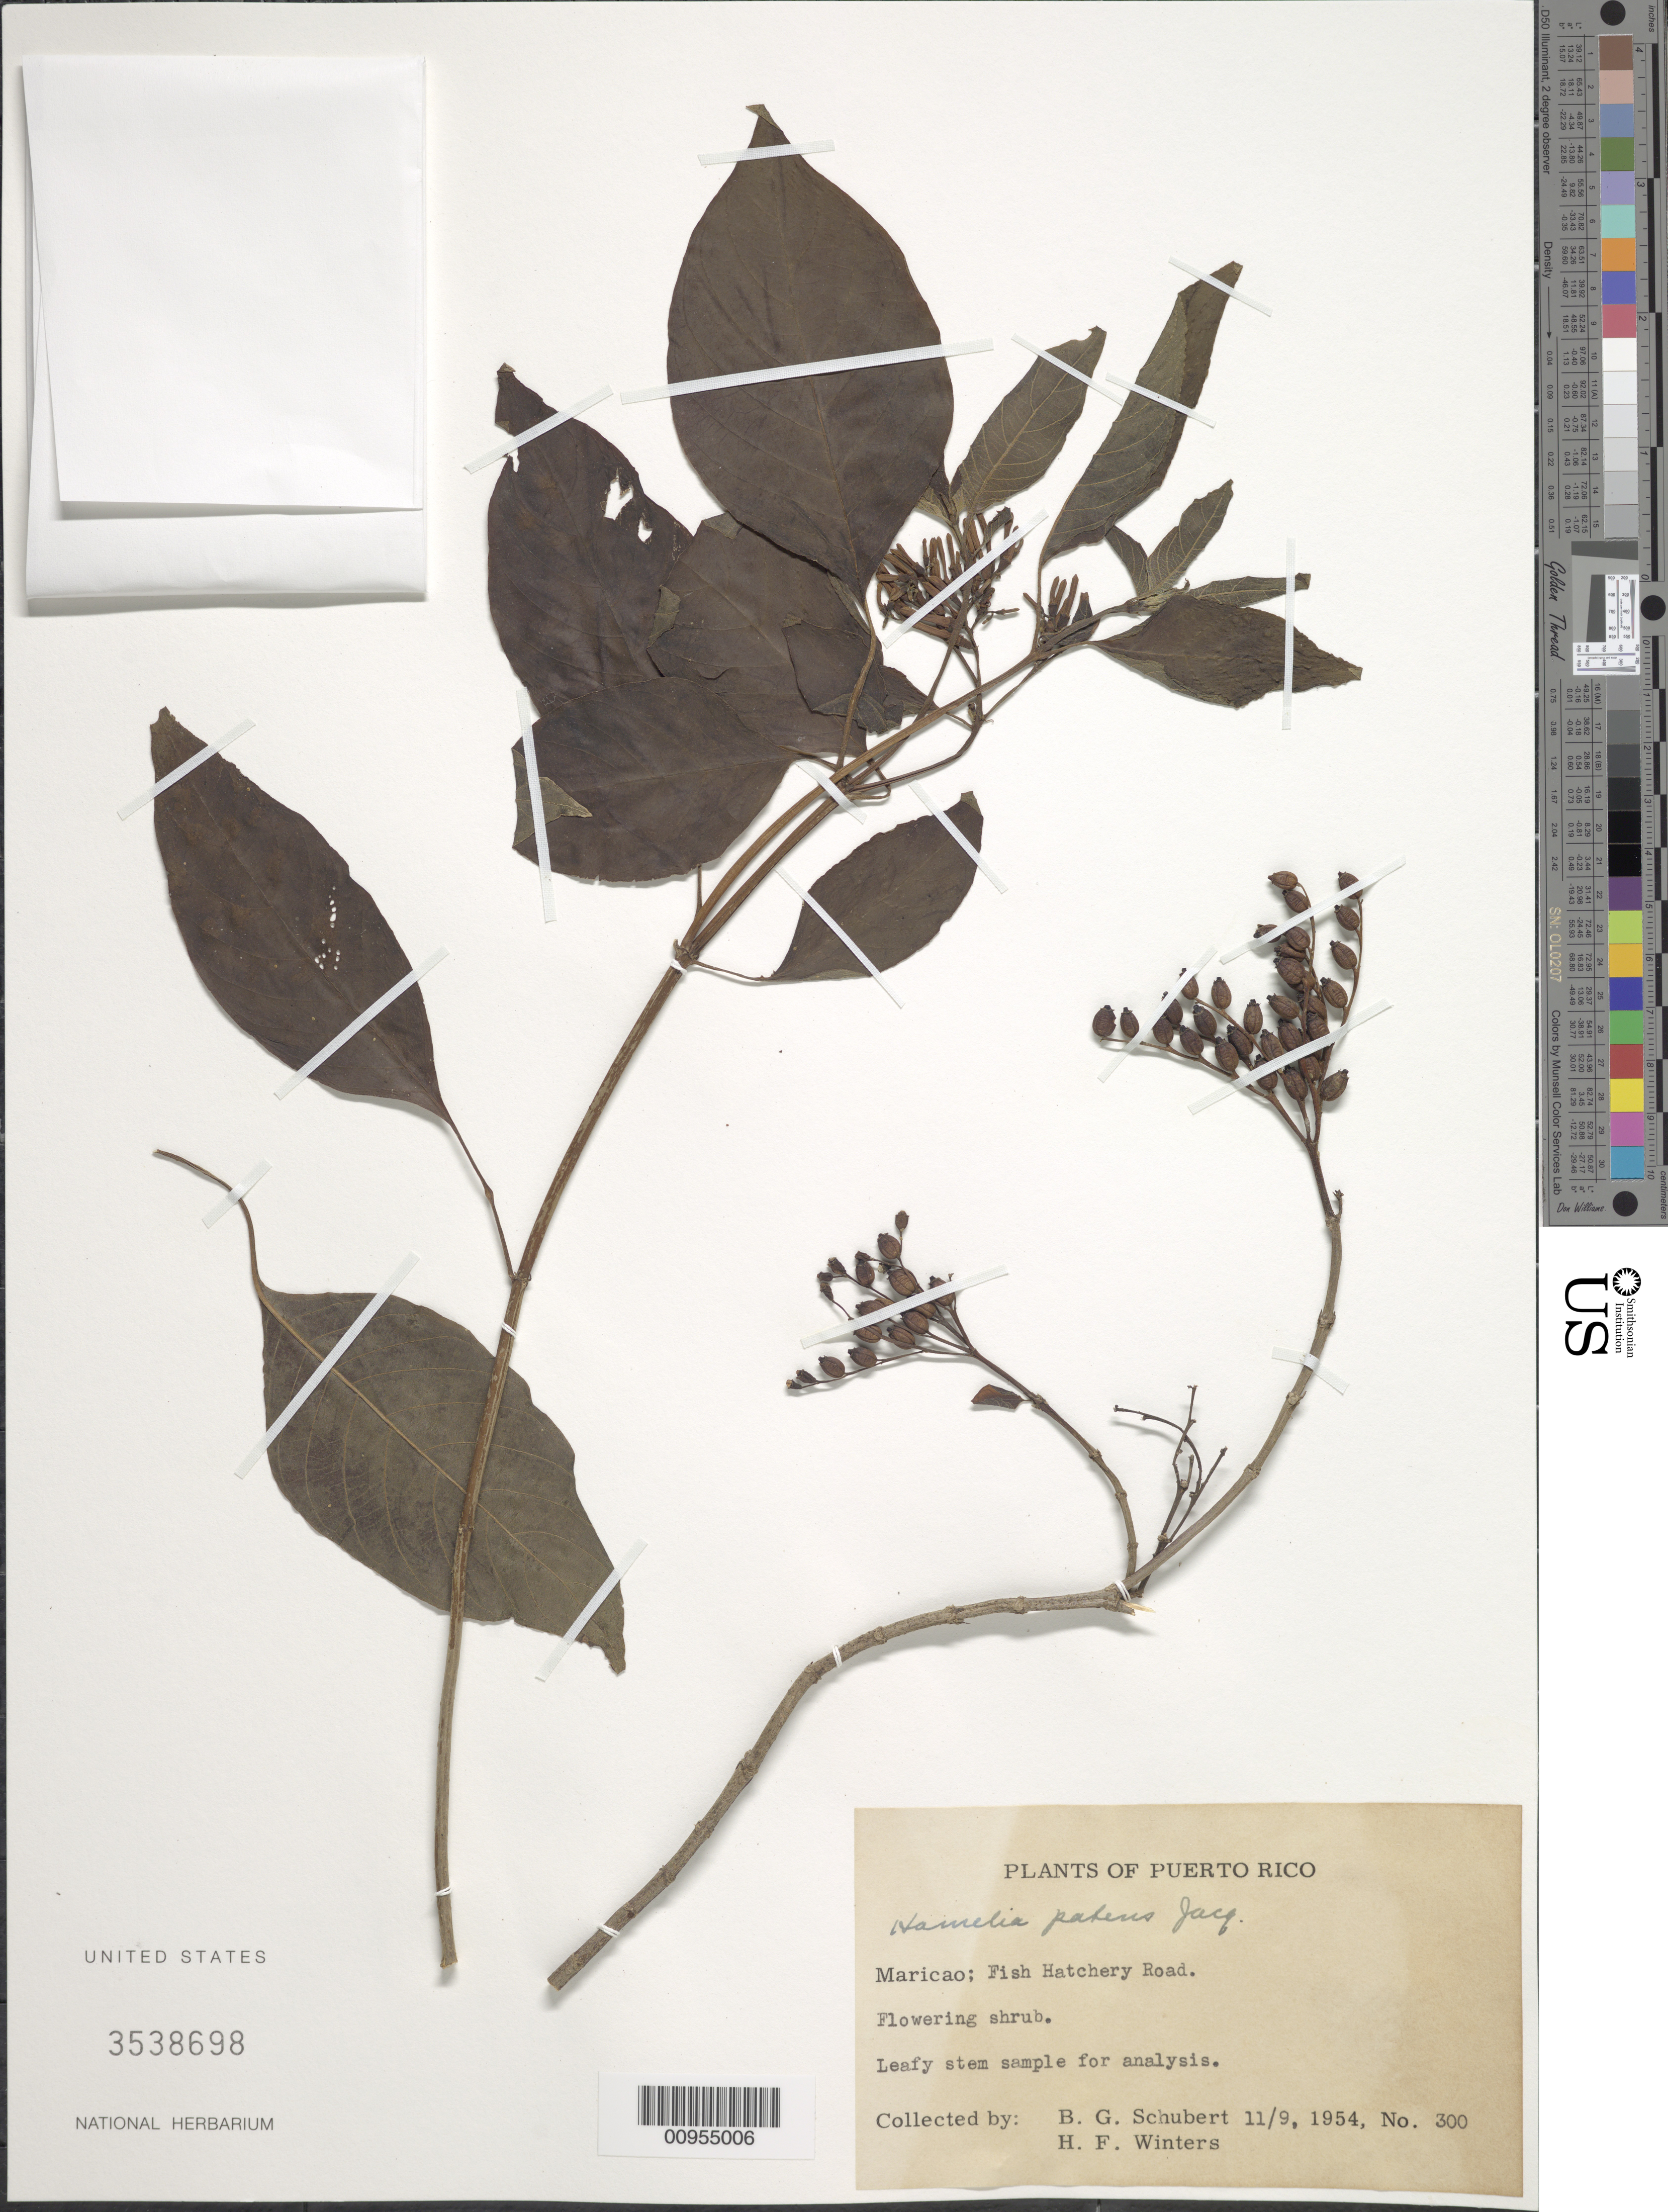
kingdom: Plantae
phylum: Tracheophyta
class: Magnoliopsida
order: Gentianales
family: Rubiaceae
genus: Hamelia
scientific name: Hamelia patens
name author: Jacq.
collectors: B. Schubert & H. Winters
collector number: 300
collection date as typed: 09 Nov 1954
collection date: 1954-11-09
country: Puerto Rico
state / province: Maricao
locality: Fish Hatchery Road.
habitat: Roadside.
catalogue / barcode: US 3538698